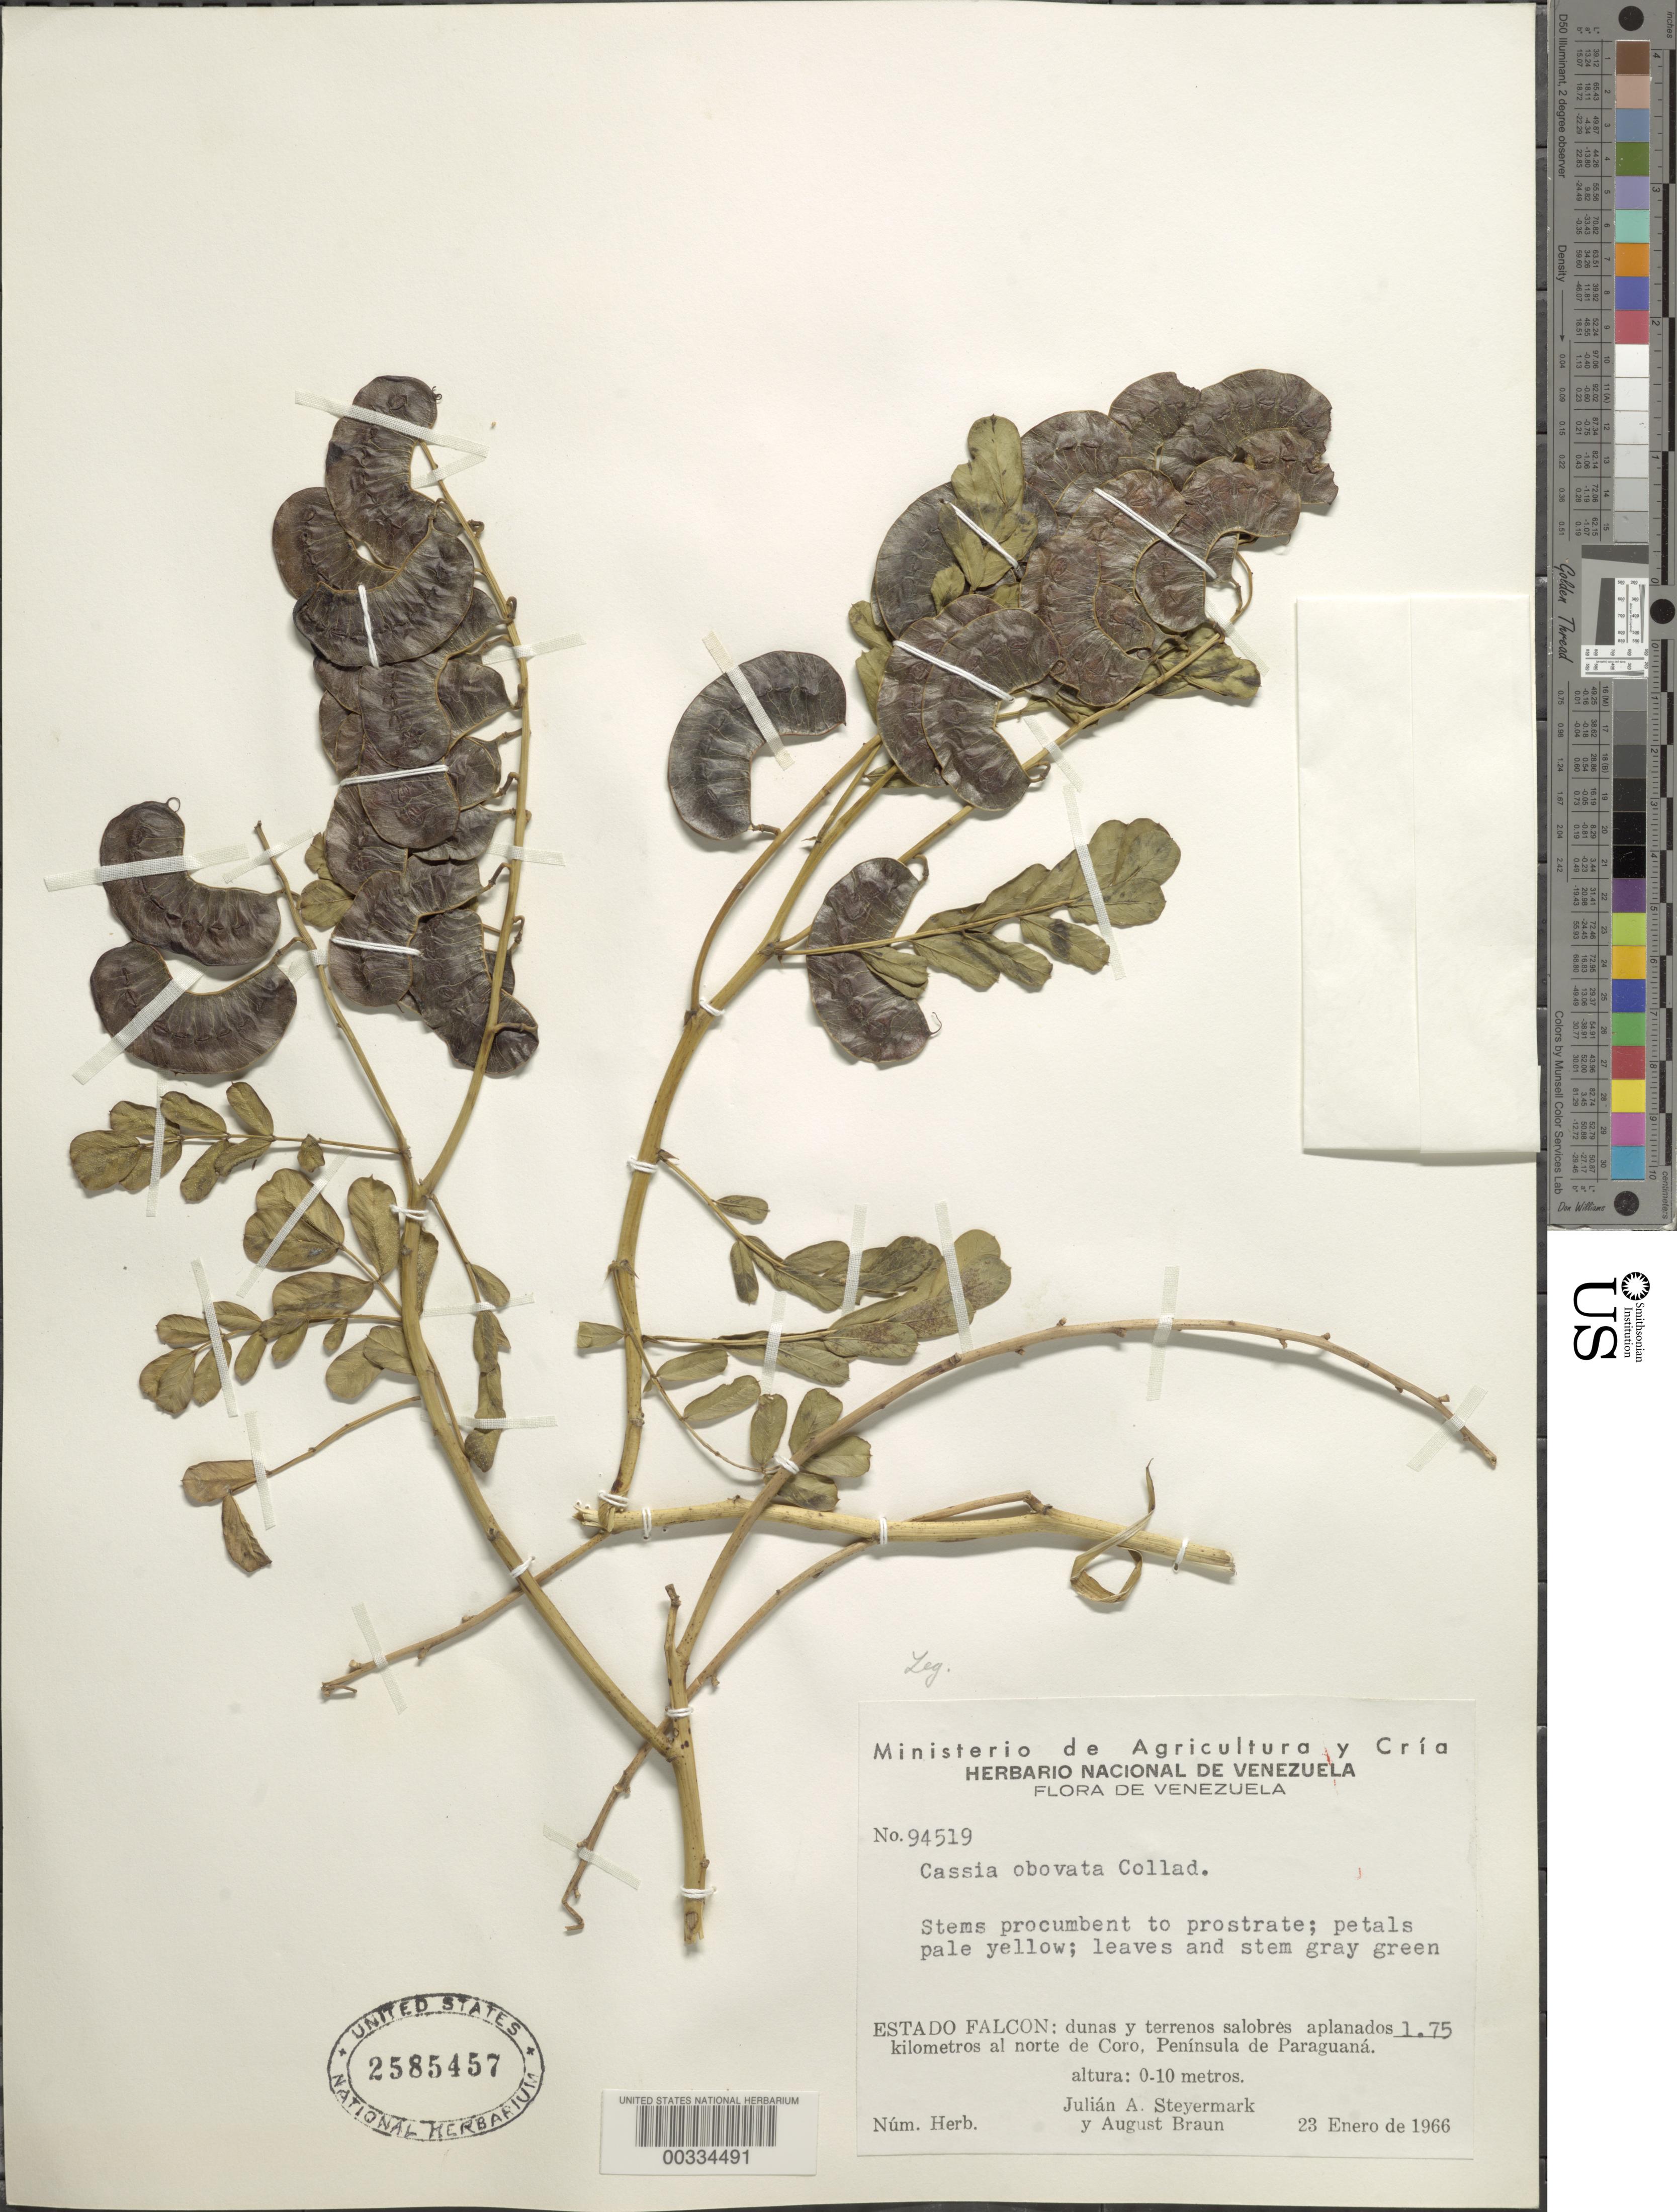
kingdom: Plantae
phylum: Tracheophyta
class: Magnoliopsida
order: Fabales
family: Fabaceae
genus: Senna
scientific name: Senna italica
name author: Mill.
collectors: J. Steyermark & A. Braun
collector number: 94519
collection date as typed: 23 Jan 1966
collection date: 1966-01-23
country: Venezuela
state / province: Falcón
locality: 1.75 km n of coro, peninsula de paraguana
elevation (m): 0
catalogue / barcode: US 2585457